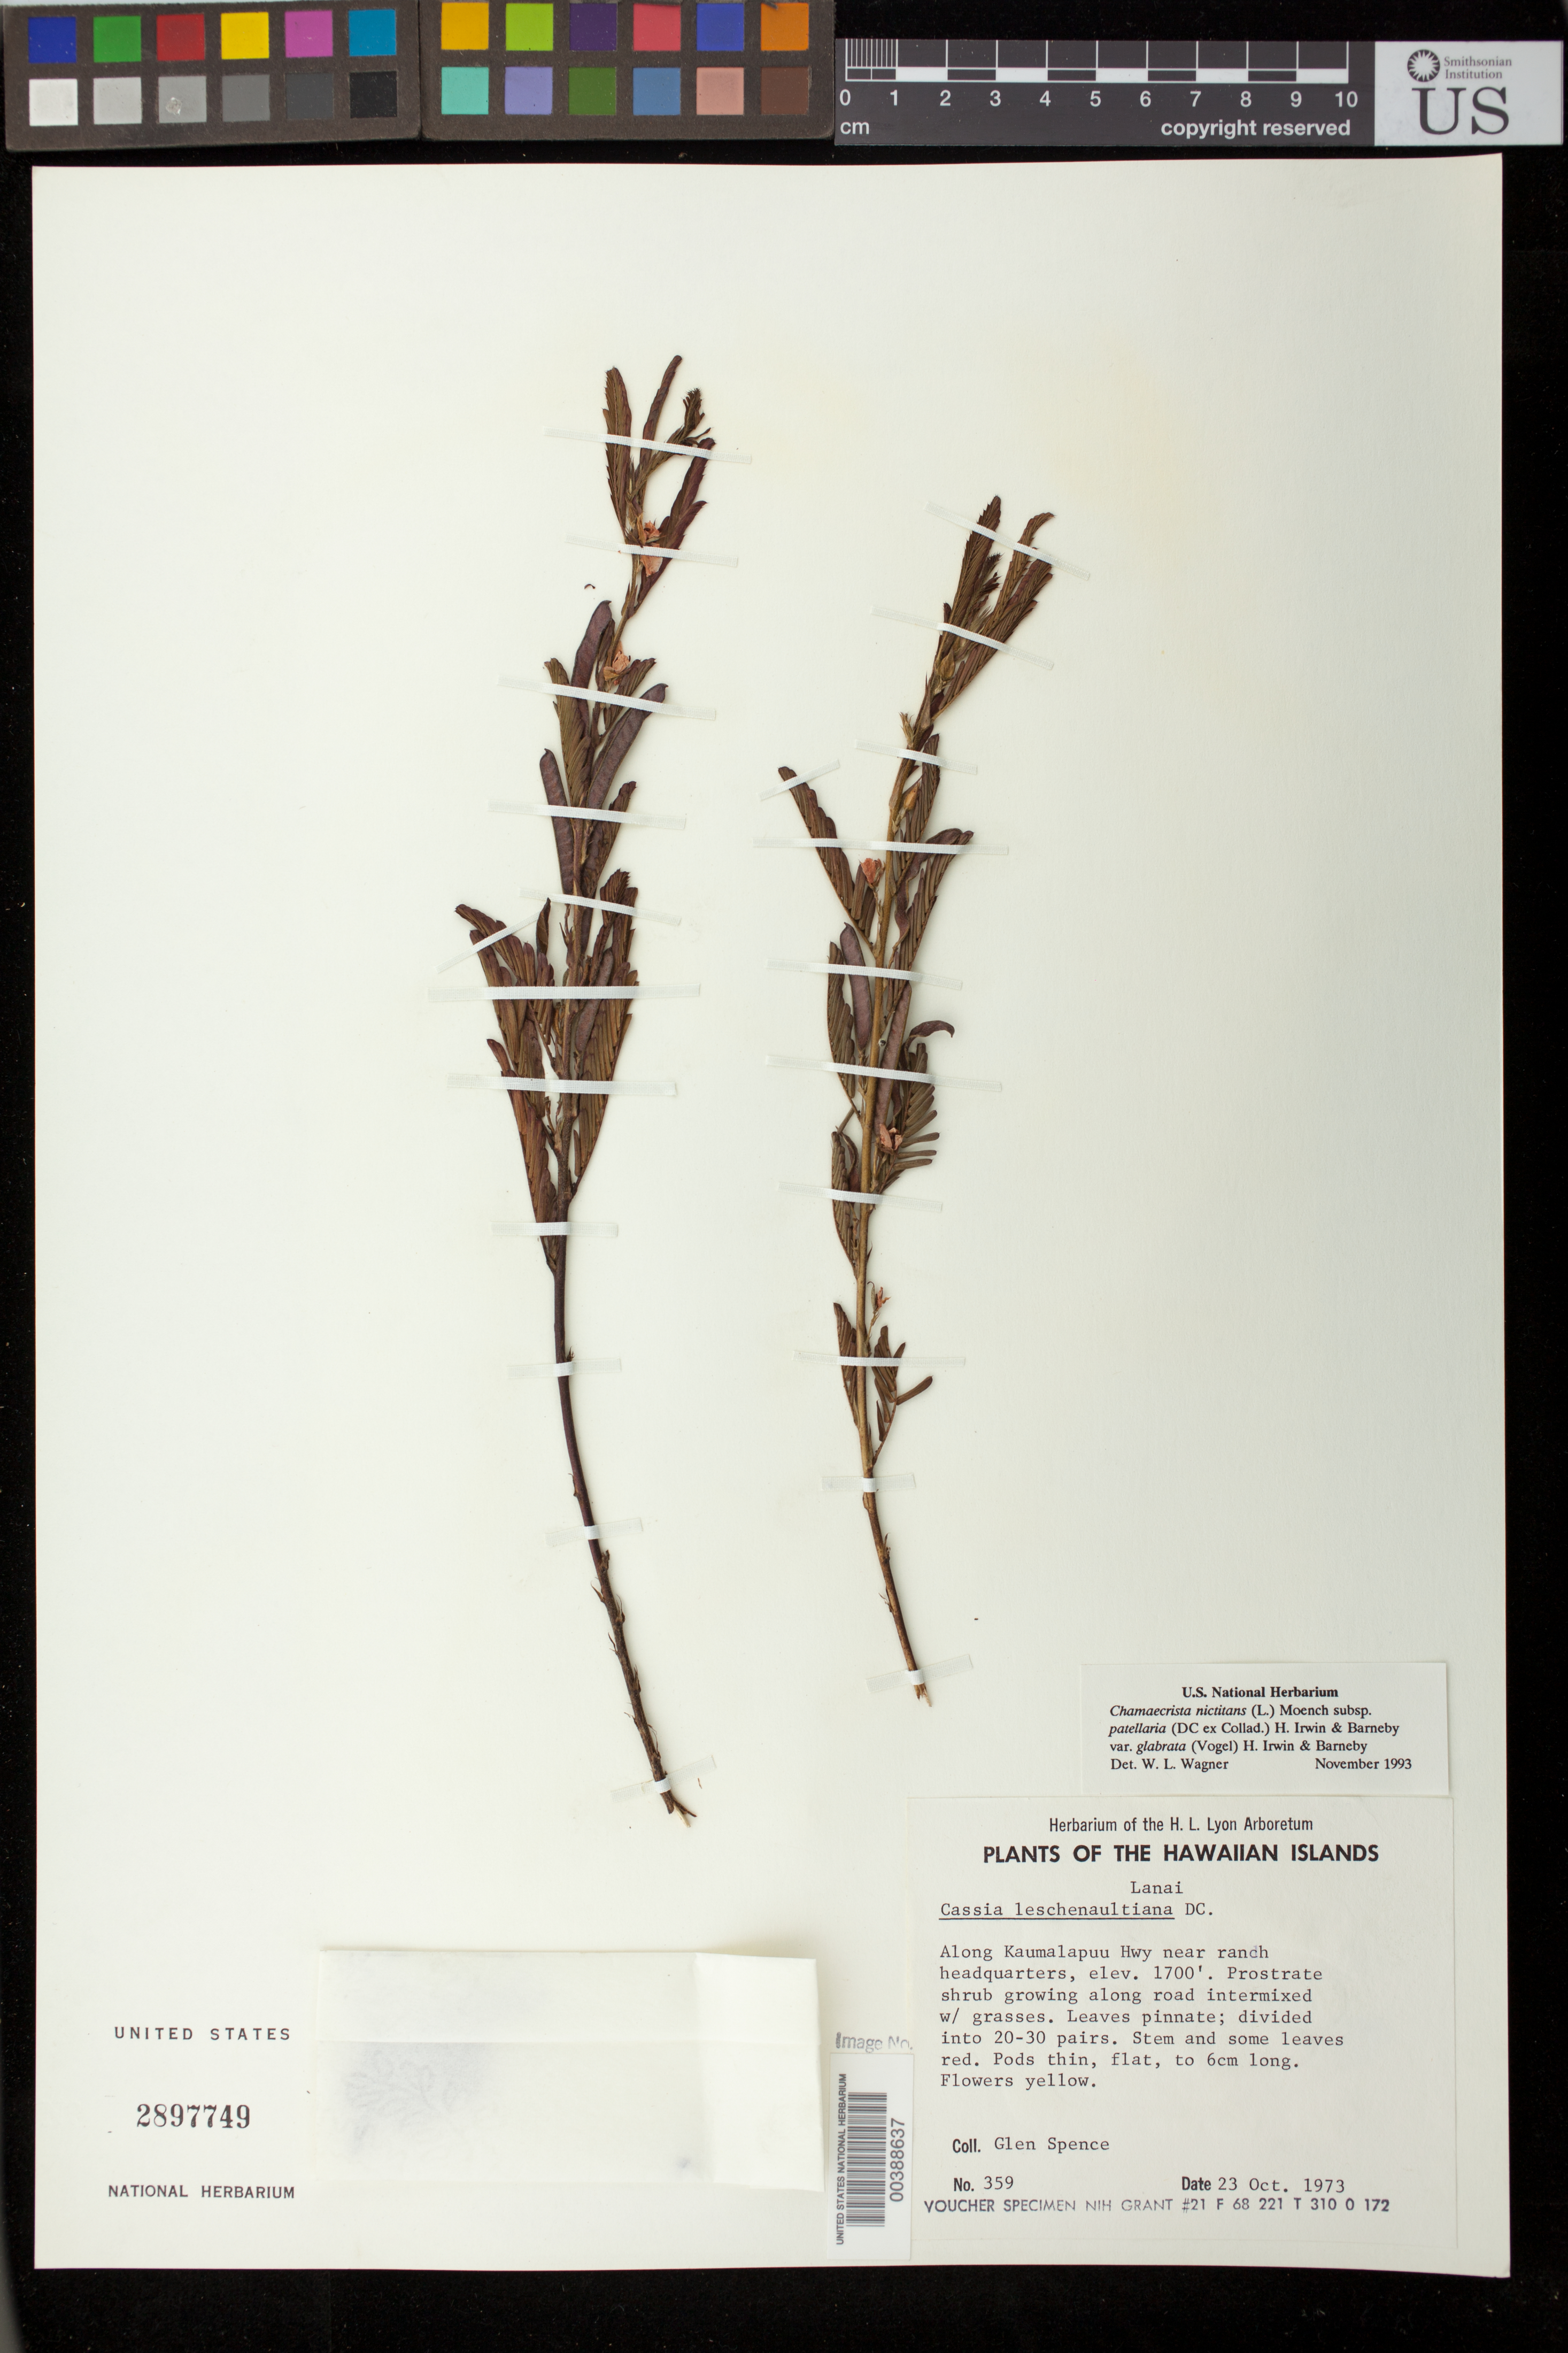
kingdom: Plantae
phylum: Tracheophyta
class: Magnoliopsida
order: Fabales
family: Fabaceae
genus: Chamaecrista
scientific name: Chamaecrista nictitans var. glabrata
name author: (Vogel) H.S. Irwin & Barneby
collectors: G. Spence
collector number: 359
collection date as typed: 23 Oct 1973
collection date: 1973-10-23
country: United States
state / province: Hawaii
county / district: Maui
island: Lana'i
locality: Lanai; Along Kaumalapuu Hwy near ranch headquarters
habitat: Along road intermixed with grasses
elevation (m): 518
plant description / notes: NIH grant 21 F 68 221 T 310 O 172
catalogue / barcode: US 2897749